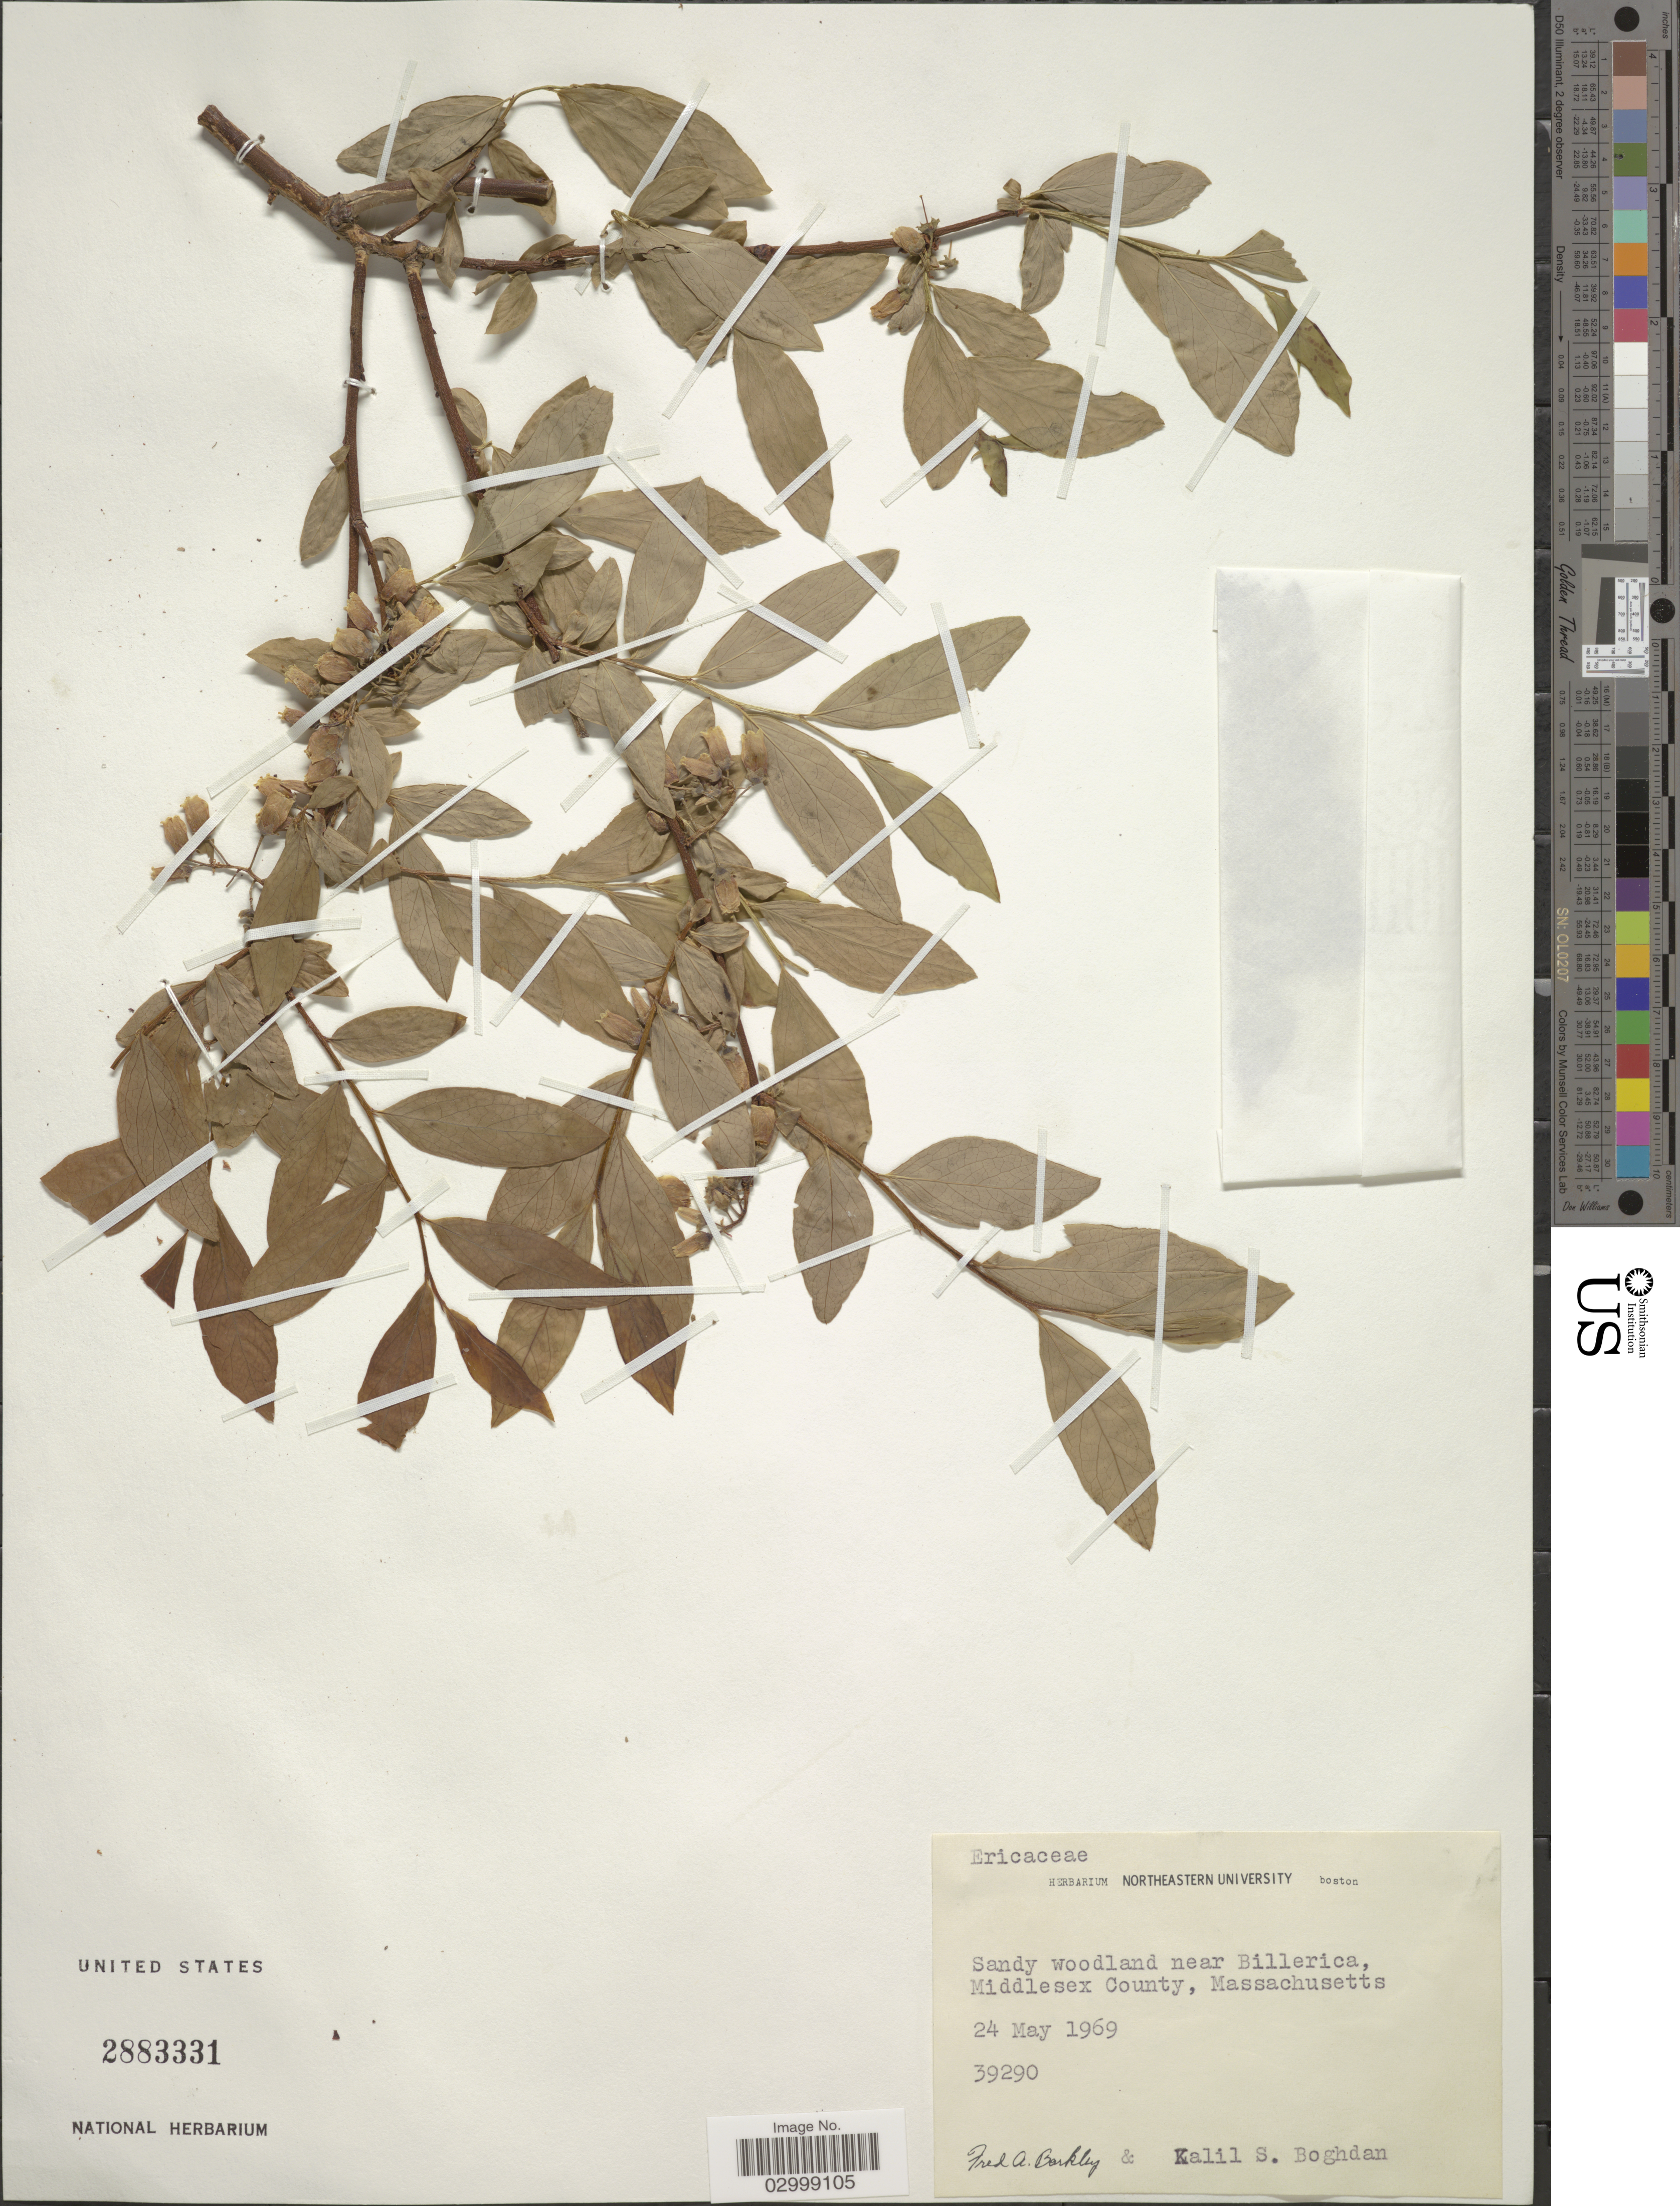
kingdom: Plantae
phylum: Tracheophyta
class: Magnoliopsida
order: Ericales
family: Ericaceae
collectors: F. A. Barkley & K. Boghdan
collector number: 39290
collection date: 1969-05-24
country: United States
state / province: Massachusetts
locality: Middlesex County, Massachusetts.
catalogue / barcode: US 2883331